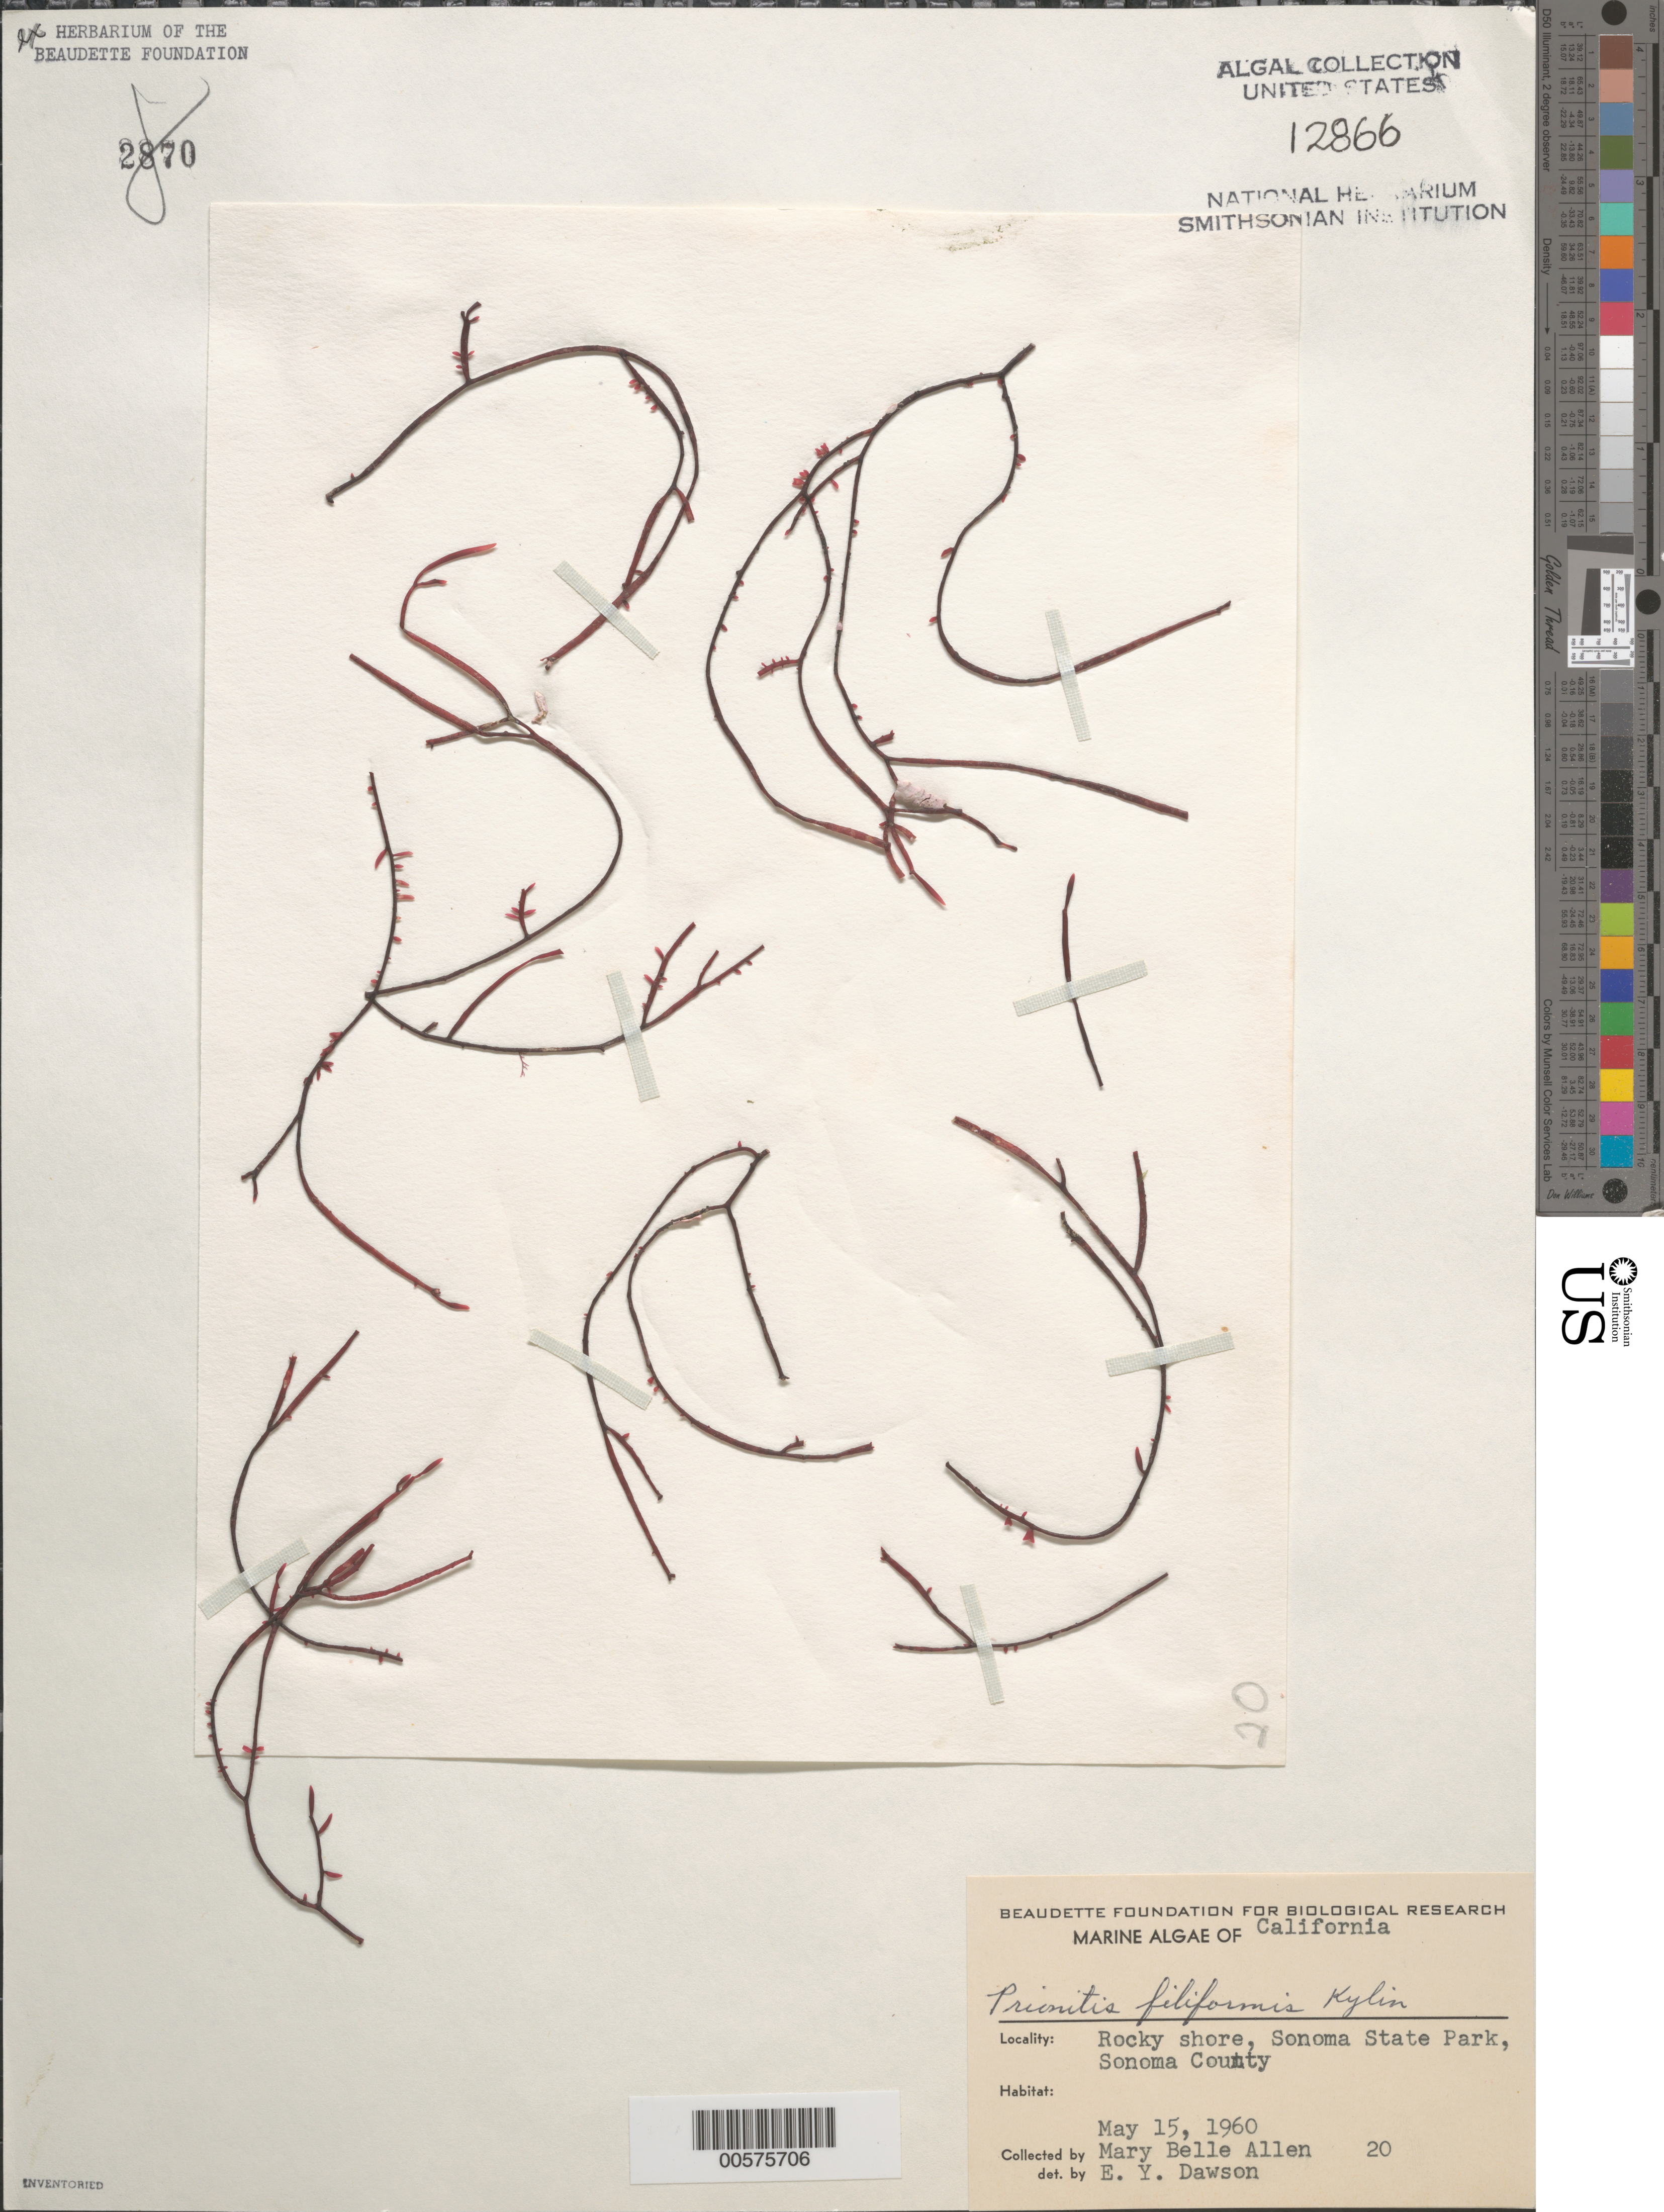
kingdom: Plantae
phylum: Rhodophyta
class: Florideophyceae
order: Halymeniales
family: Halymeniaceae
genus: Prionitis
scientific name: Prionitis filiformis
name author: Kylin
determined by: Dawson, E. Y.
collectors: M. B. Allen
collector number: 20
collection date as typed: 15 May 1960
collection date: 1960-05-15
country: United States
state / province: California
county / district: Sonoma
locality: Sonoma State Park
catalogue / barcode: US 12866